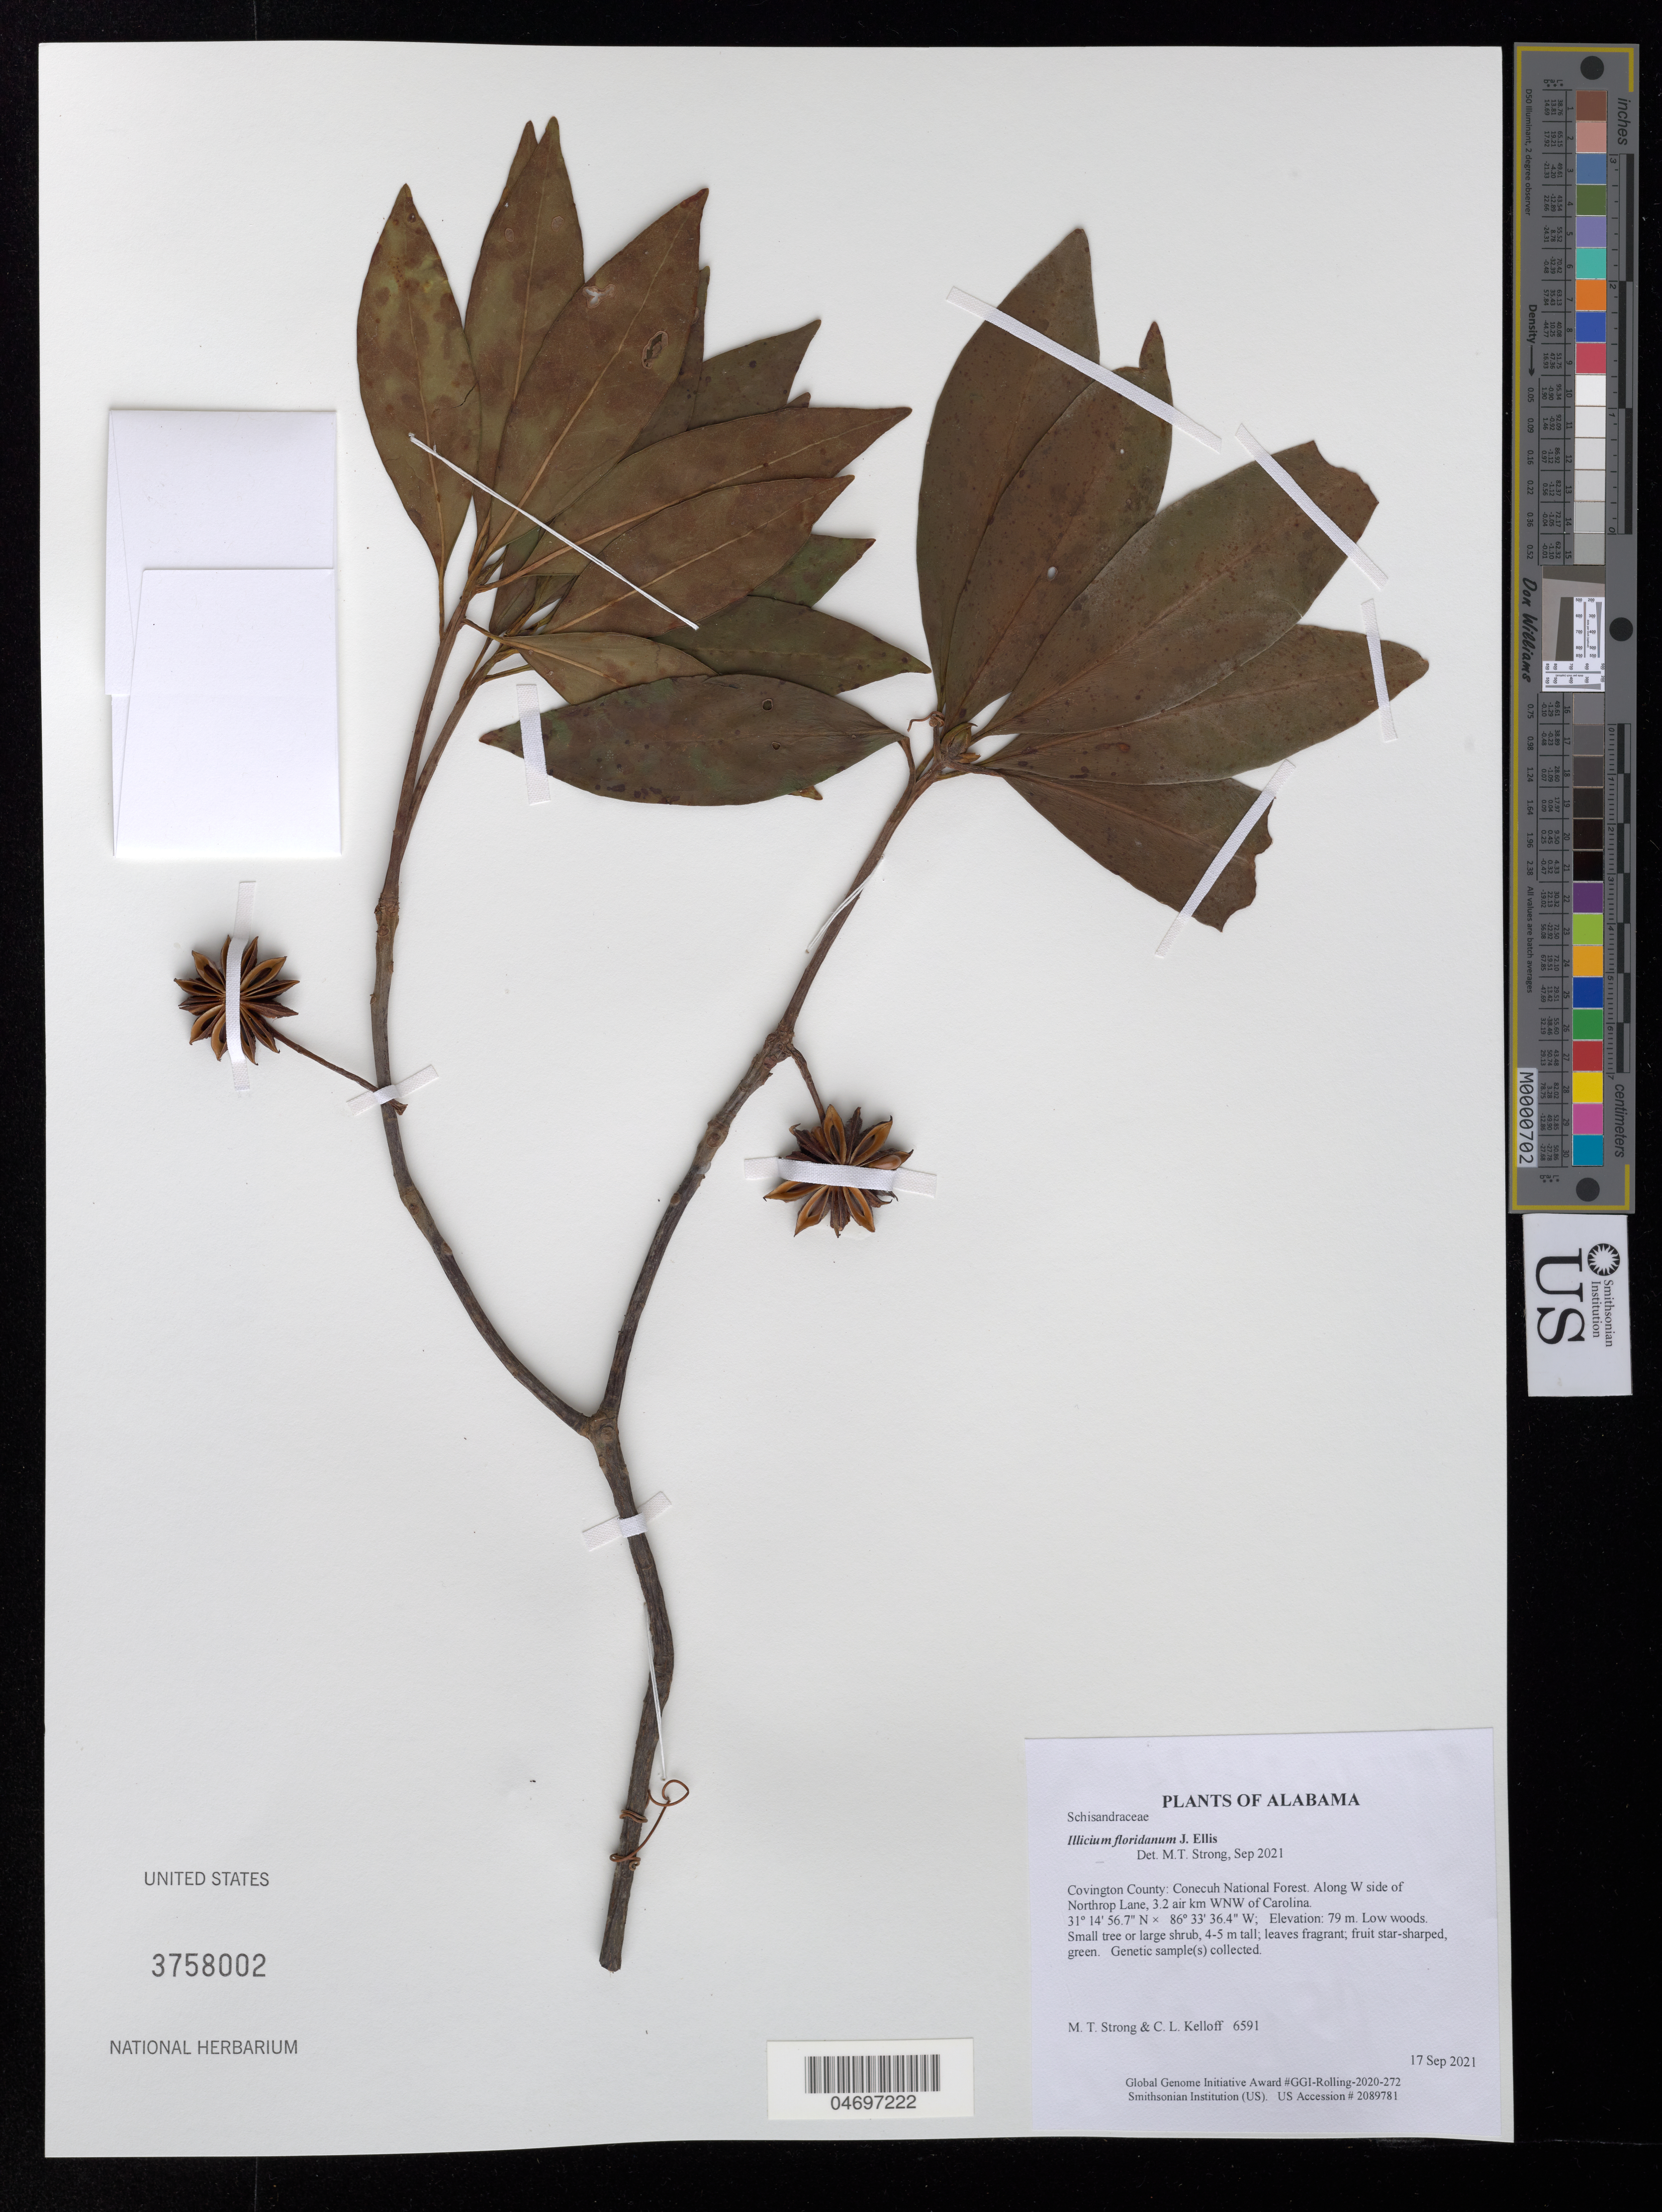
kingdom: Plantae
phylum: Tracheophyta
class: Magnoliopsida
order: Austrobaileyales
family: Schisandraceae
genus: Illicium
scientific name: Illicium floridanum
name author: J. Ellis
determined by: Strong, Mark T.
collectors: M. T. Strong & C. L. Kelloff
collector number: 6591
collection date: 2021-09-17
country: United States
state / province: Alabama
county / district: Covington County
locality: Conecuh National Forest. Along W side of Northrop Lane, 3.2 air km WNW of Carolina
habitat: Low woods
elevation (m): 79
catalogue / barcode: US 3753191